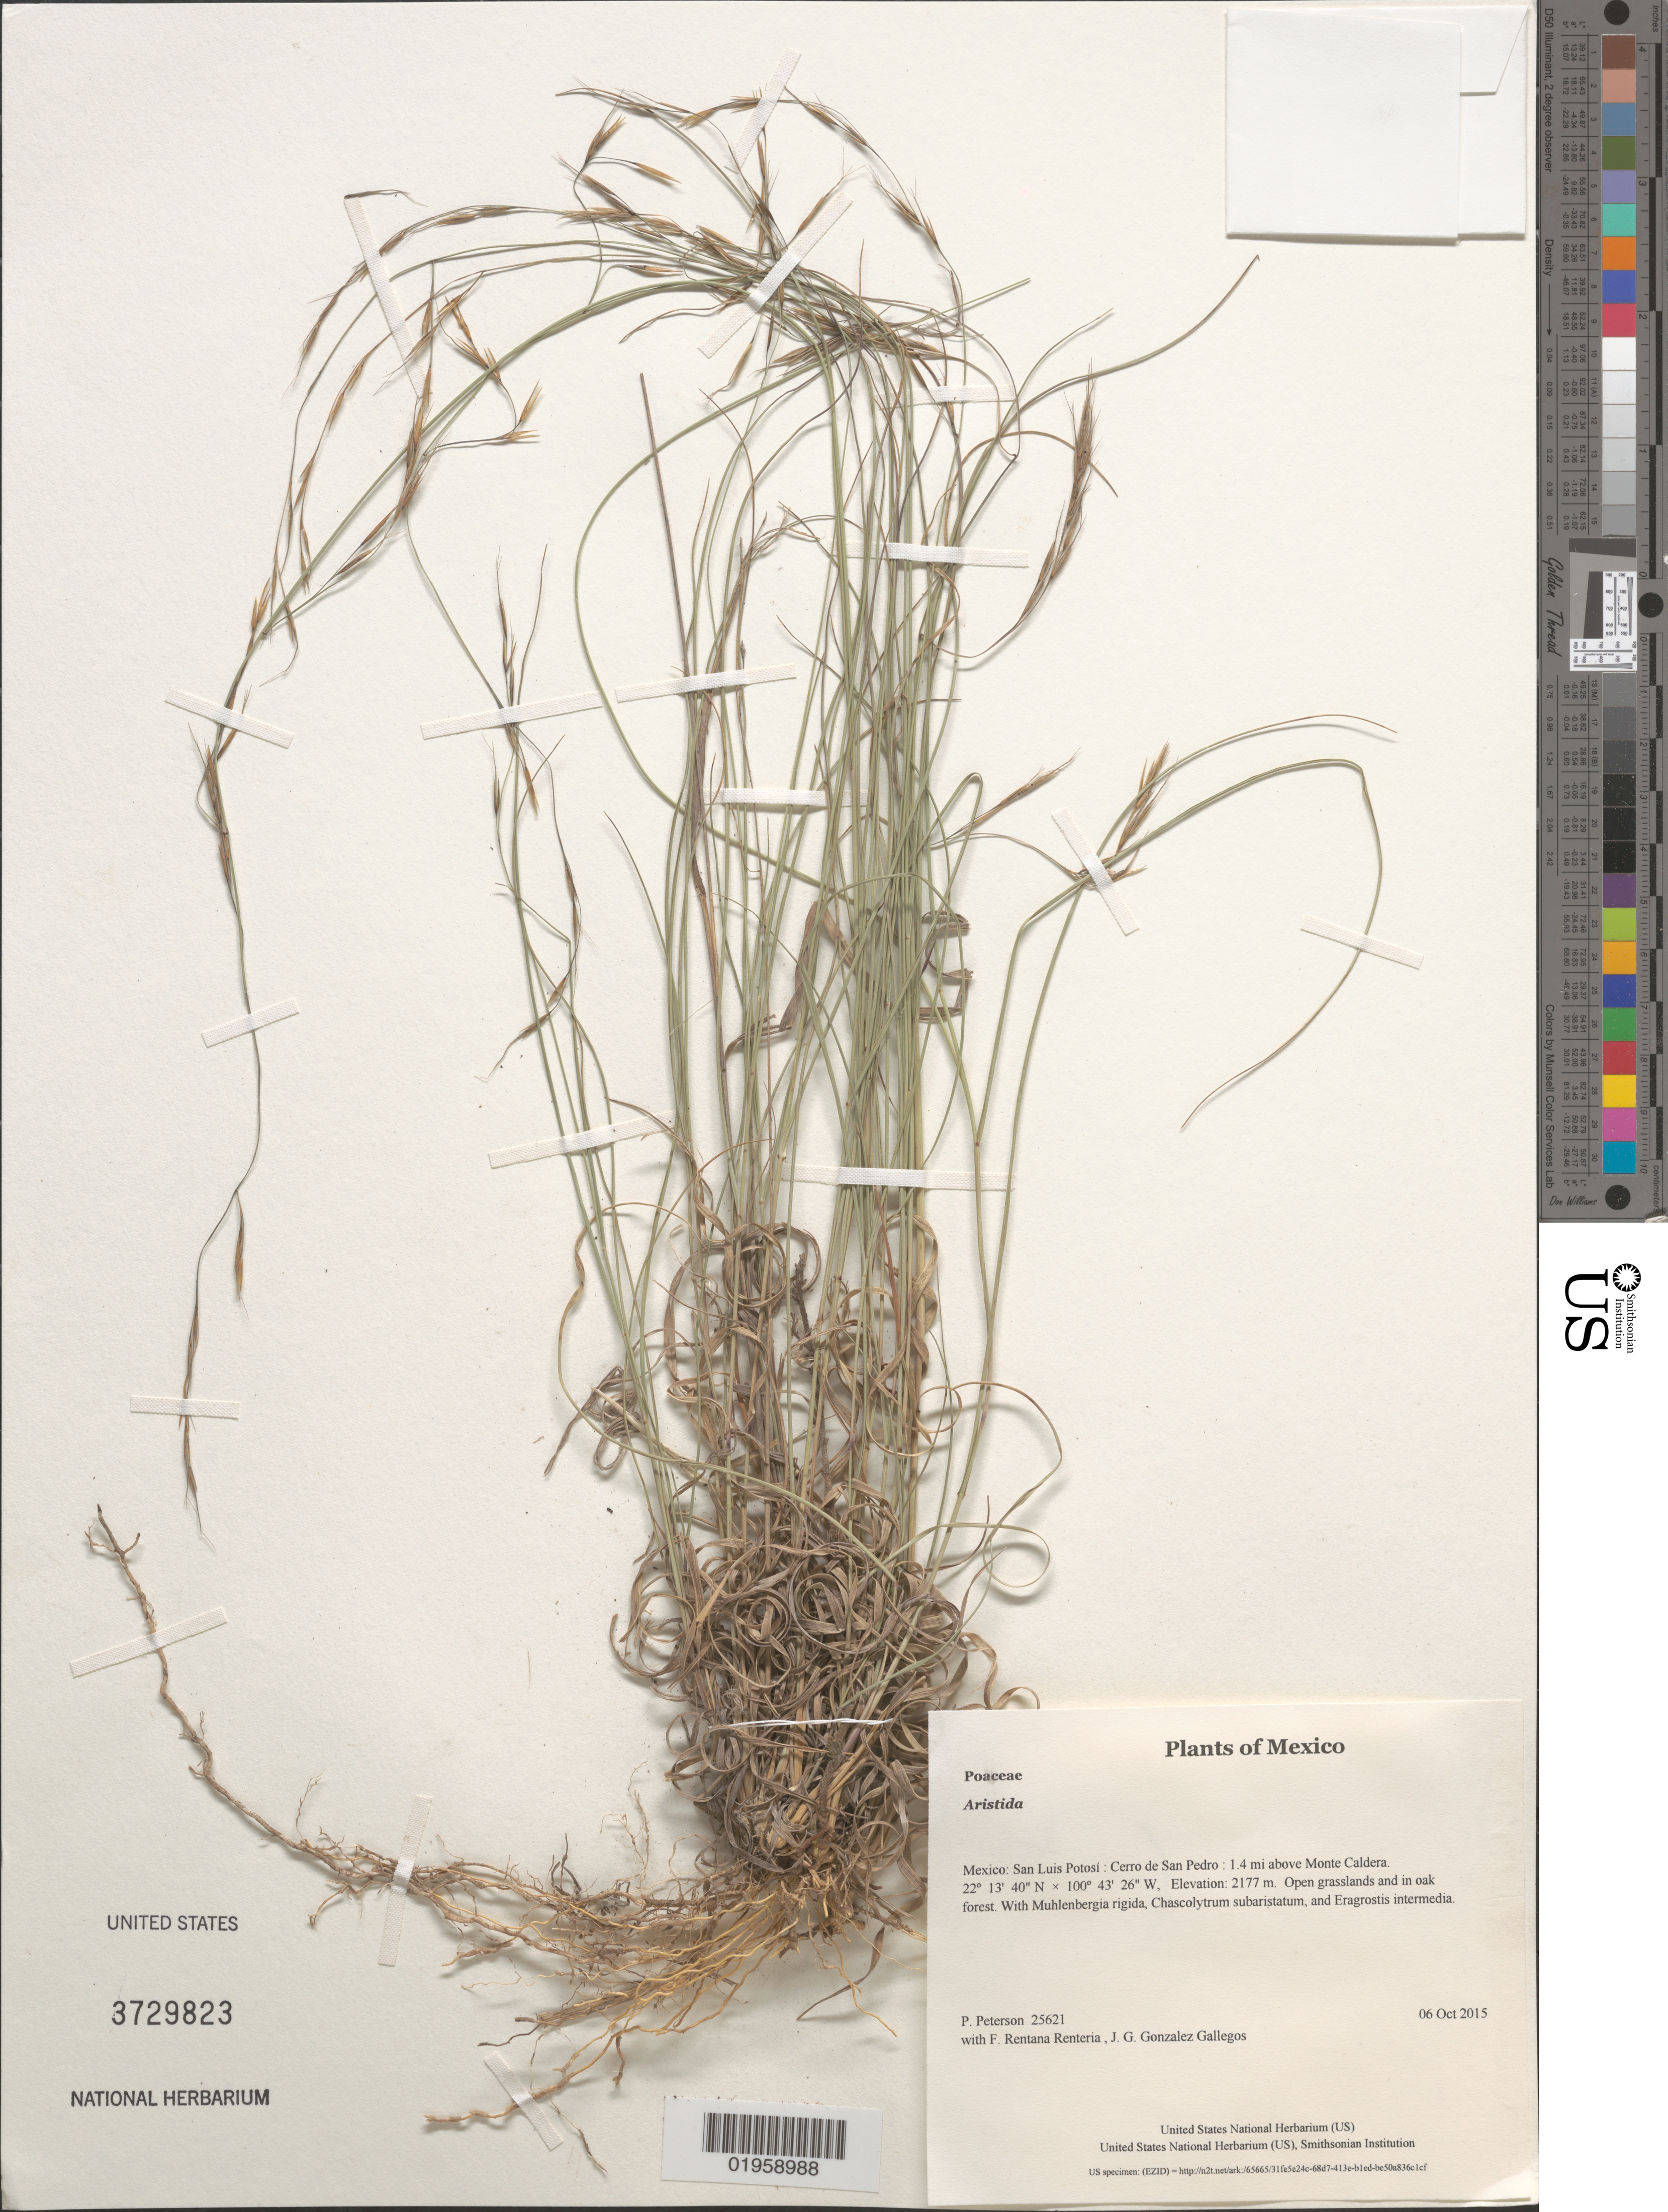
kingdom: Plantae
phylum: Tracheophyta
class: Liliopsida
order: Poales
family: Poaceae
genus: Aristida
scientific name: Aristida sp.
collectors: P. M. Peterson, F. Rentana Renteria & J. G. Gonzalez Gallegos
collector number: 25621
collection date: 2015-10-06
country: Mexico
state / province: San Luis Potosí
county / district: Cerro de San Pedro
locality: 1.4 mi above Monte Caldera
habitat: Open grasslands and in oak forest.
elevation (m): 2177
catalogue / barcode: US 3729823